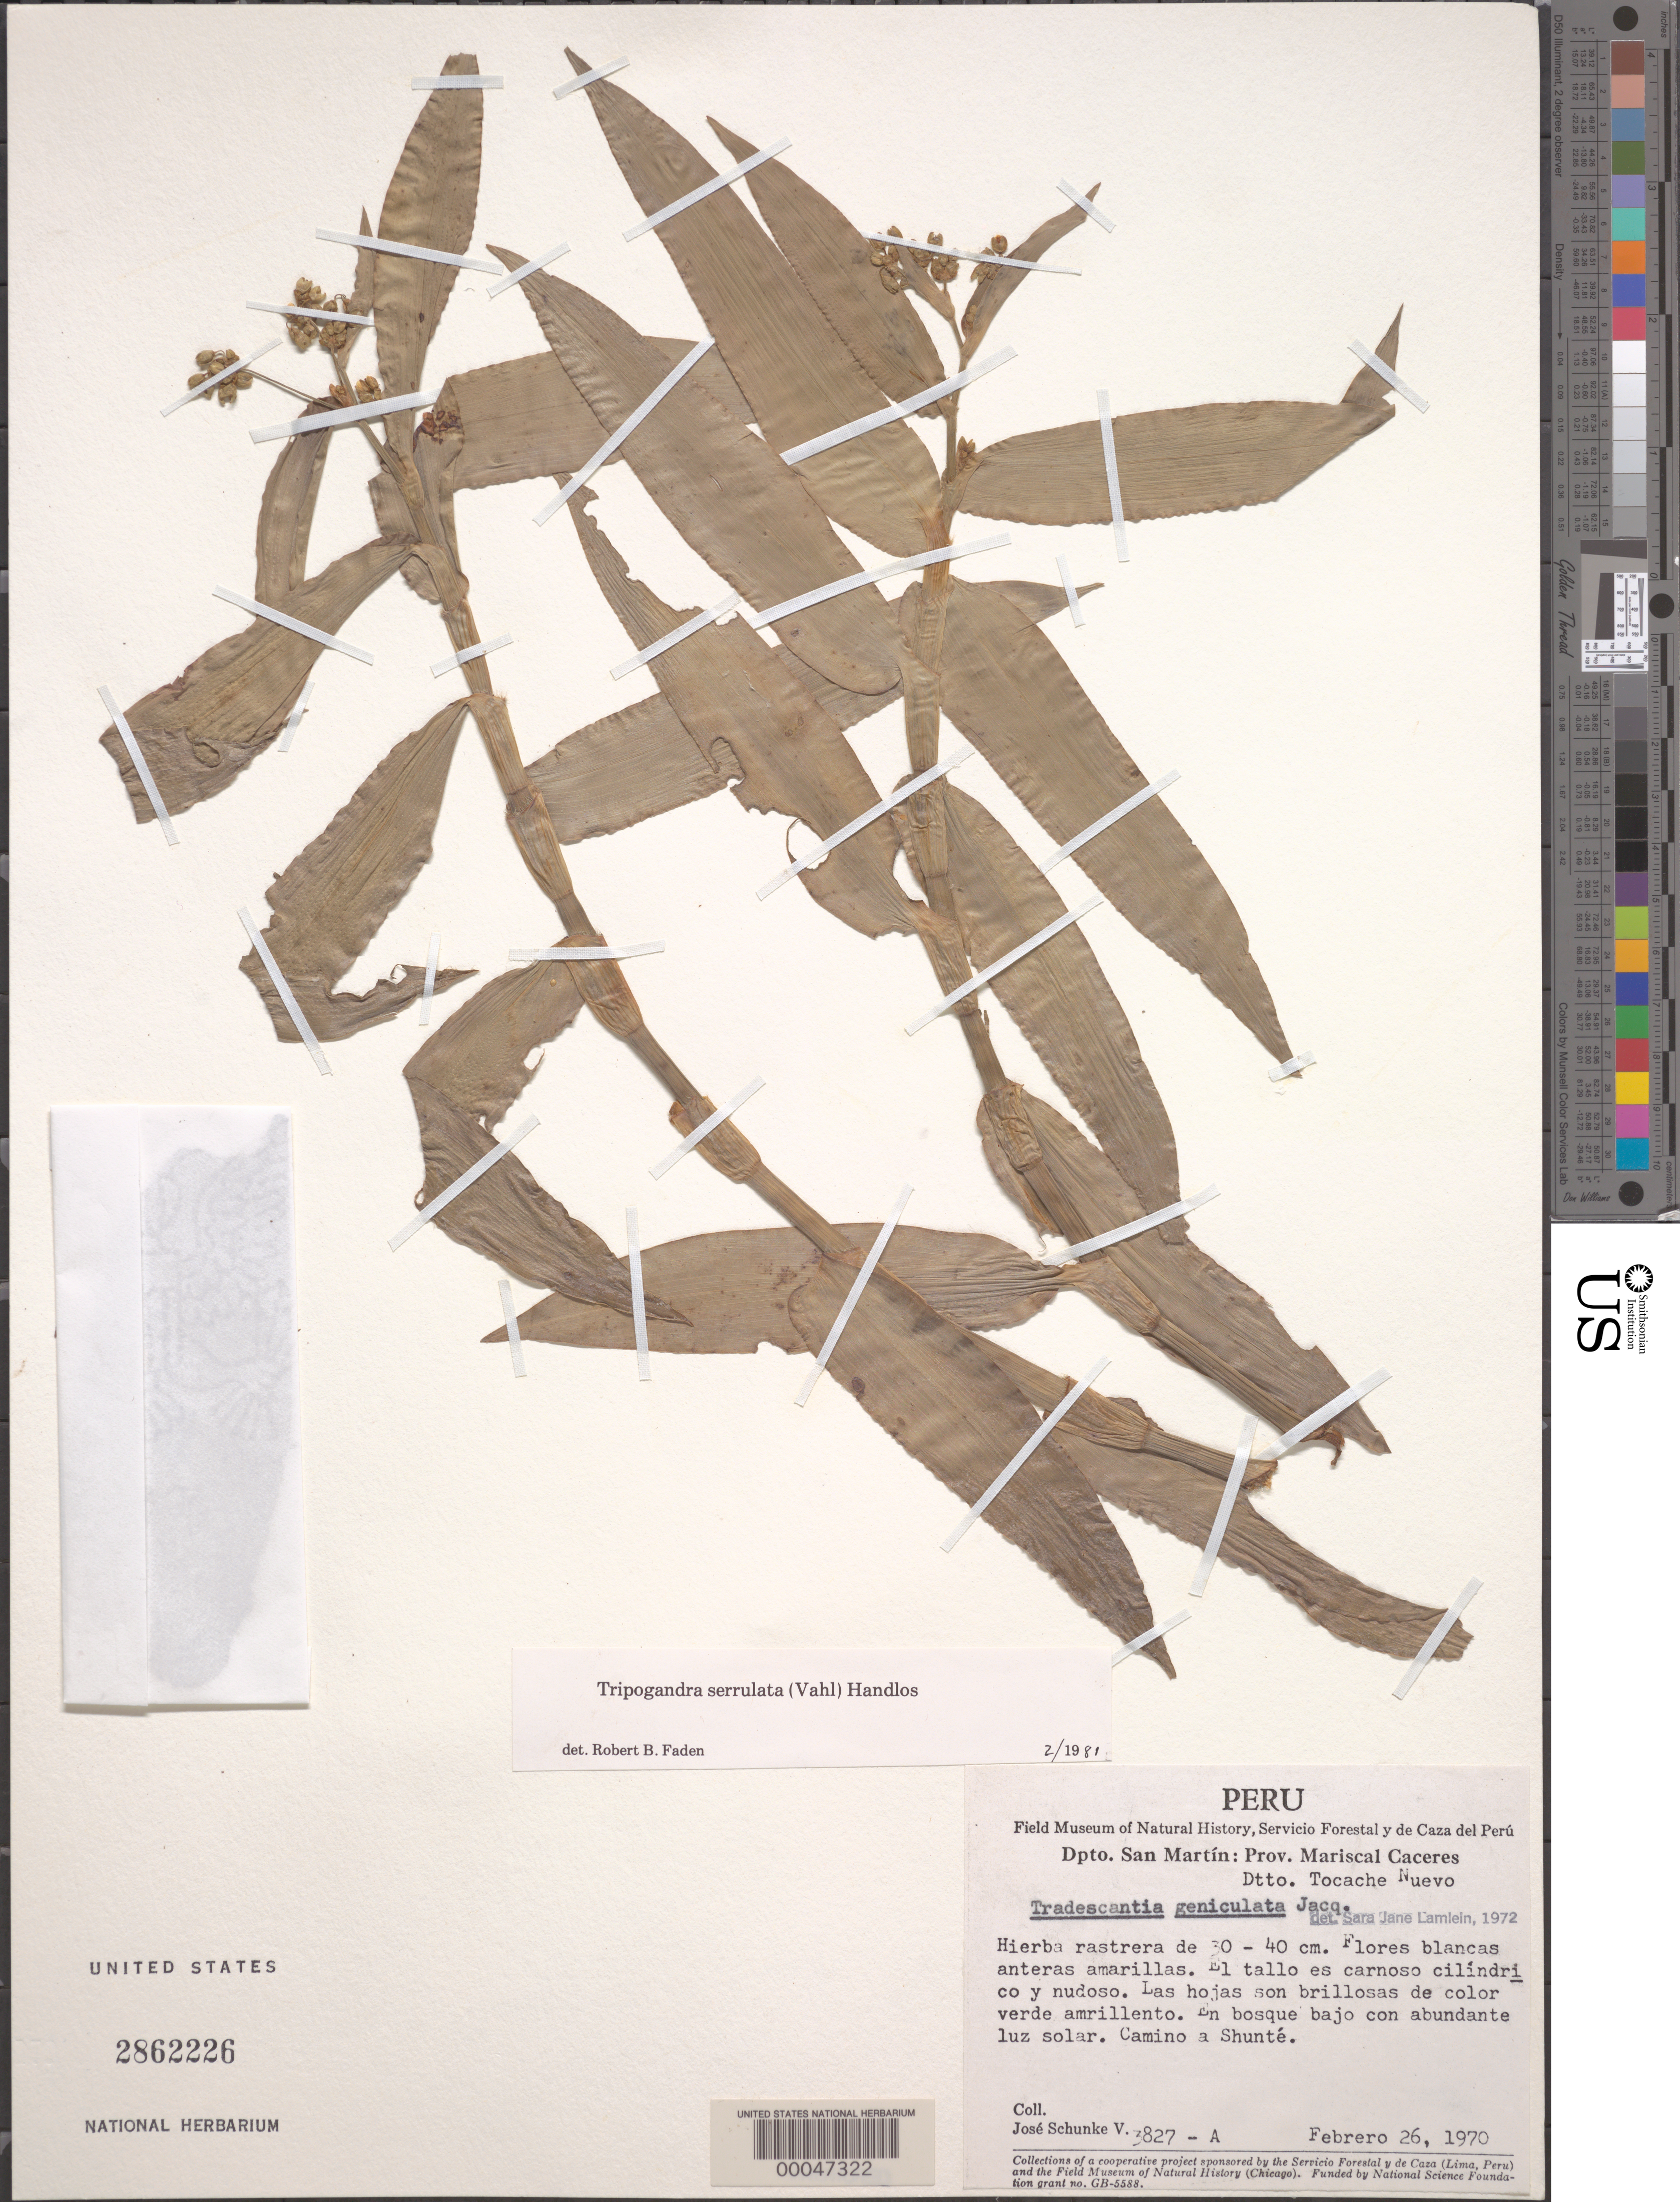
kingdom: Plantae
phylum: Tracheophyta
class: Liliopsida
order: Commelinales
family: Commelinaceae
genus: Tripogandra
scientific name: Tripogandra serrulata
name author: (Vahl) Handlos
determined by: Faden, Robert B., (US), Smithsonian Institution - National Museum of Natural History (UNITED STATES)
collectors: J. Schunke Vigo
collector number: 3827-a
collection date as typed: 26 Feb 1970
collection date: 1970-02-26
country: Peru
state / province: San Martín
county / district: Mariscal Cáceres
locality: Road to shunte, tocache nuevo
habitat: Full sun, forest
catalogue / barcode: US 2862226